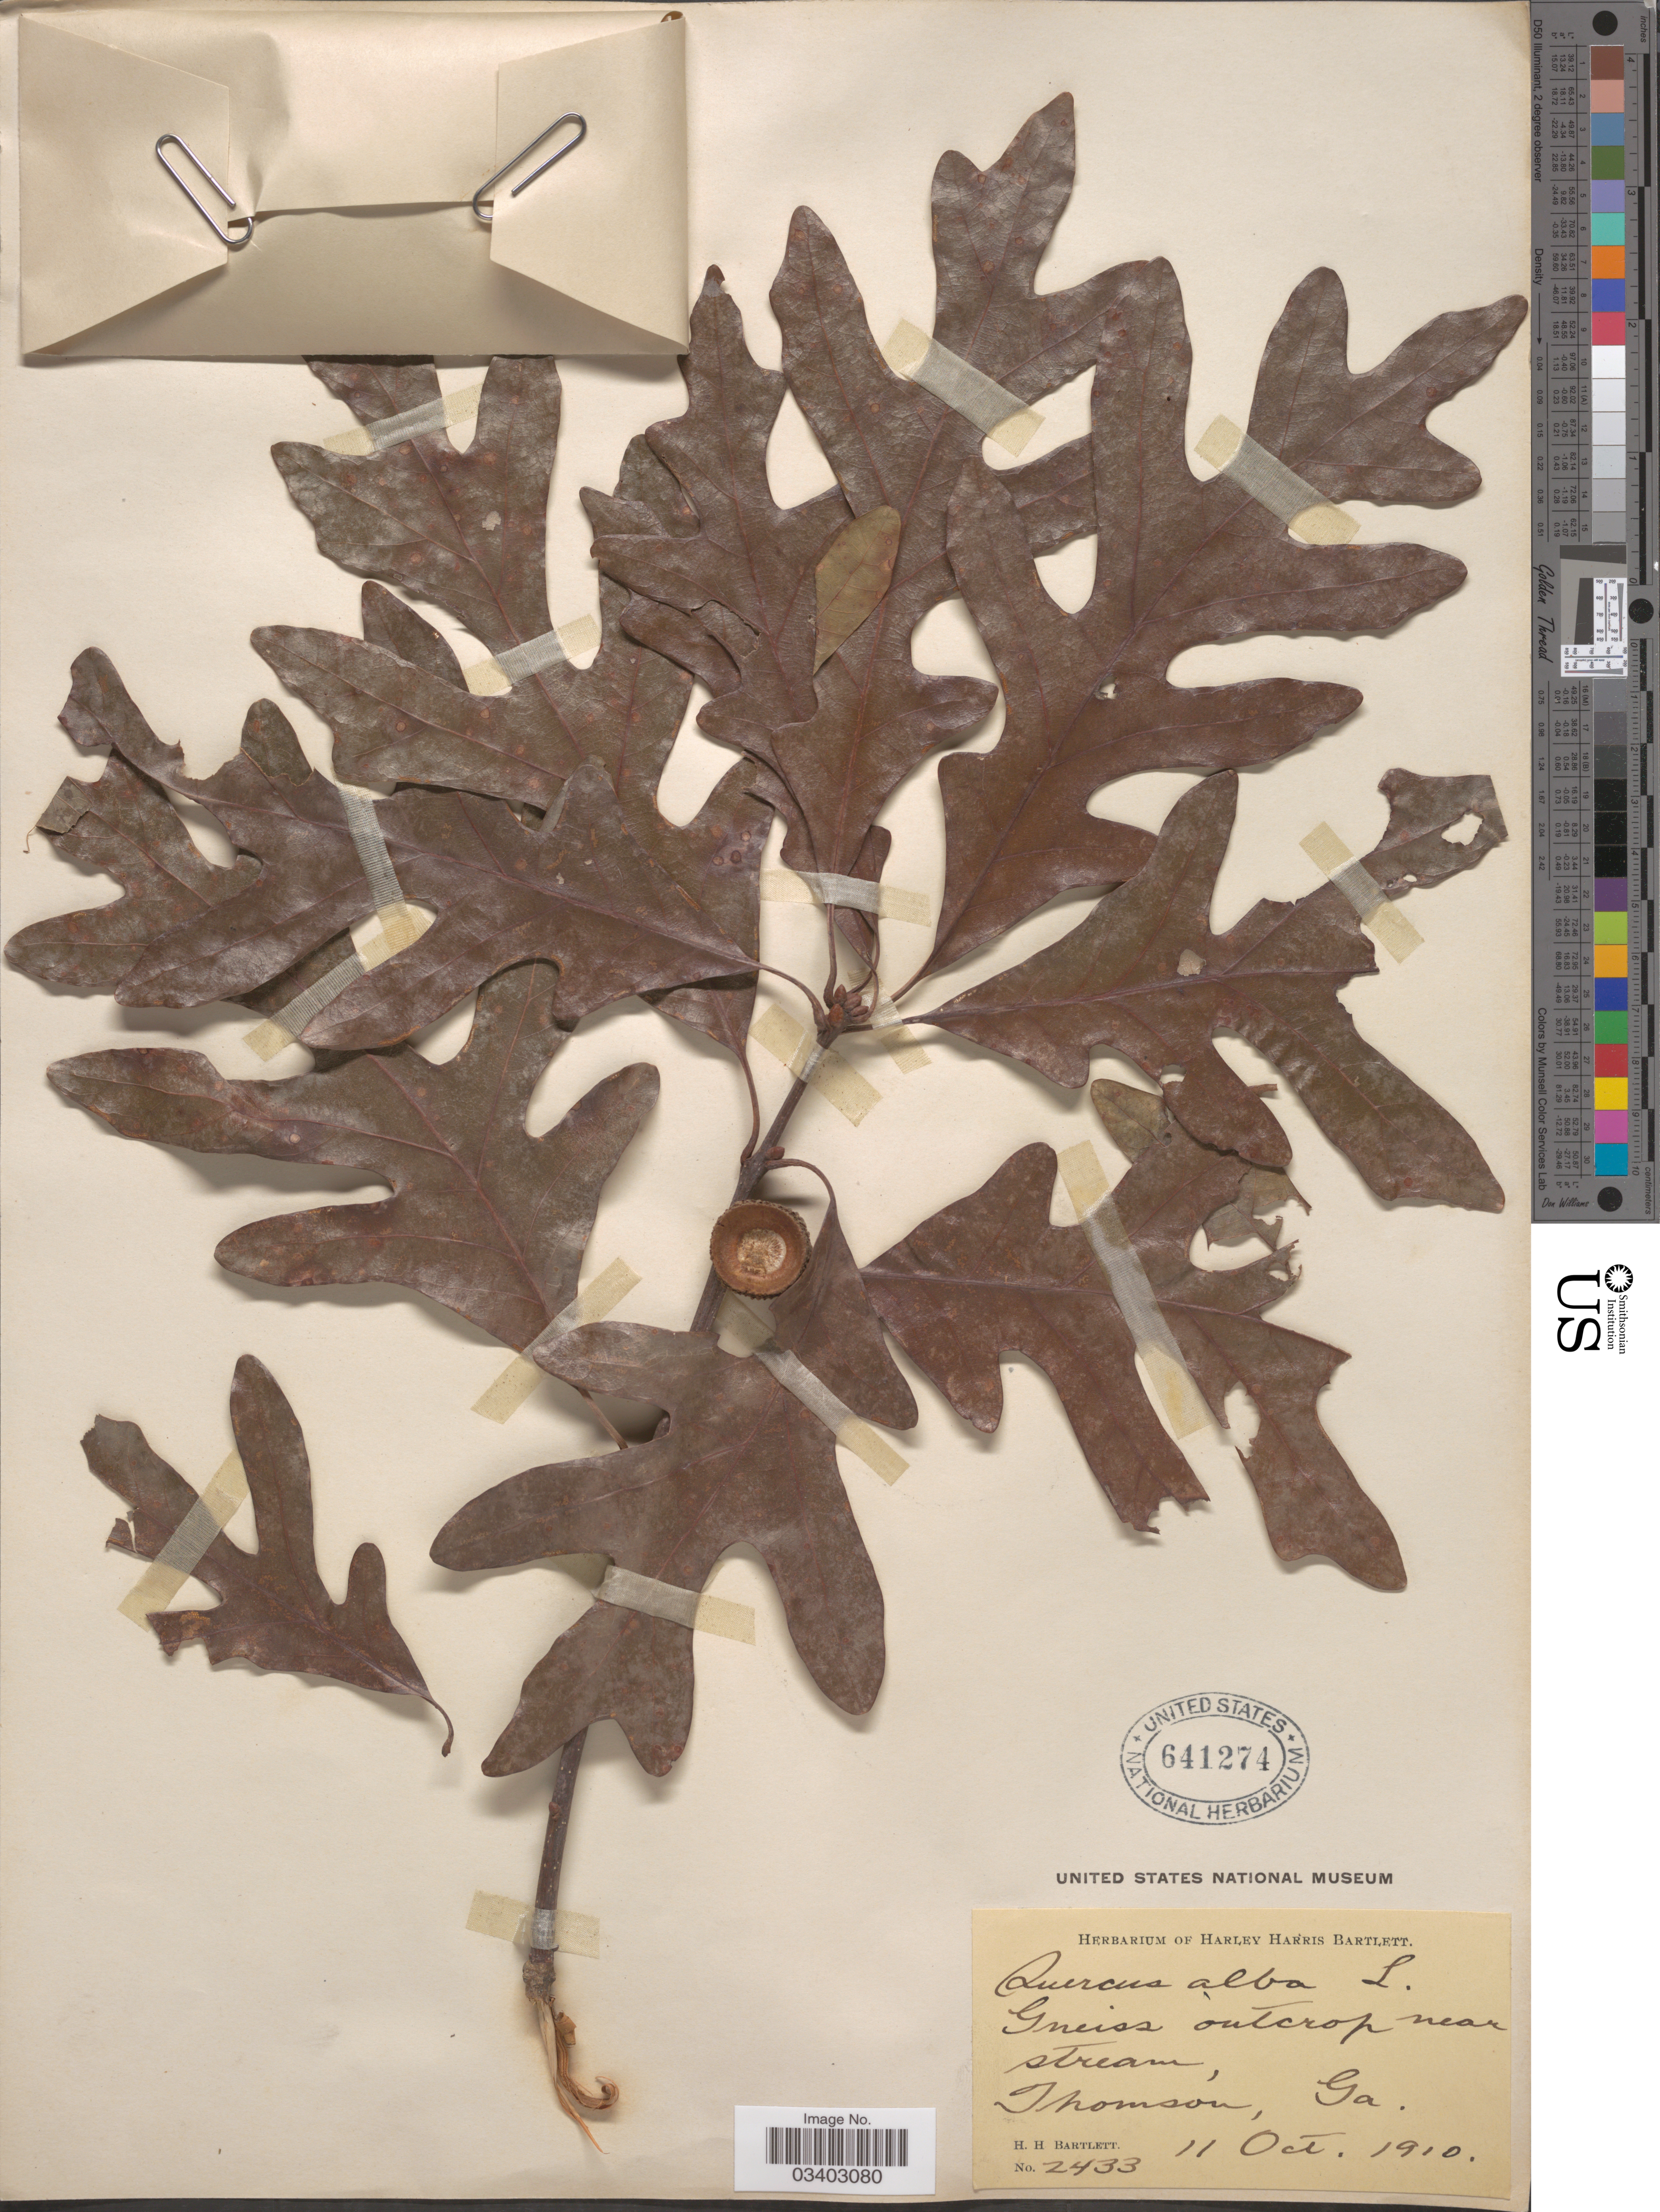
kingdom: Plantae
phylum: Tracheophyta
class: Magnoliopsida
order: Fagales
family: Fagaceae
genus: Quercus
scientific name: Quercus alba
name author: L.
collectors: H. H. Bartlett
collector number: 2433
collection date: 1910-10-11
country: United States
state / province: Georgia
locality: Near stream, Thomson.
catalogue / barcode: US 641274